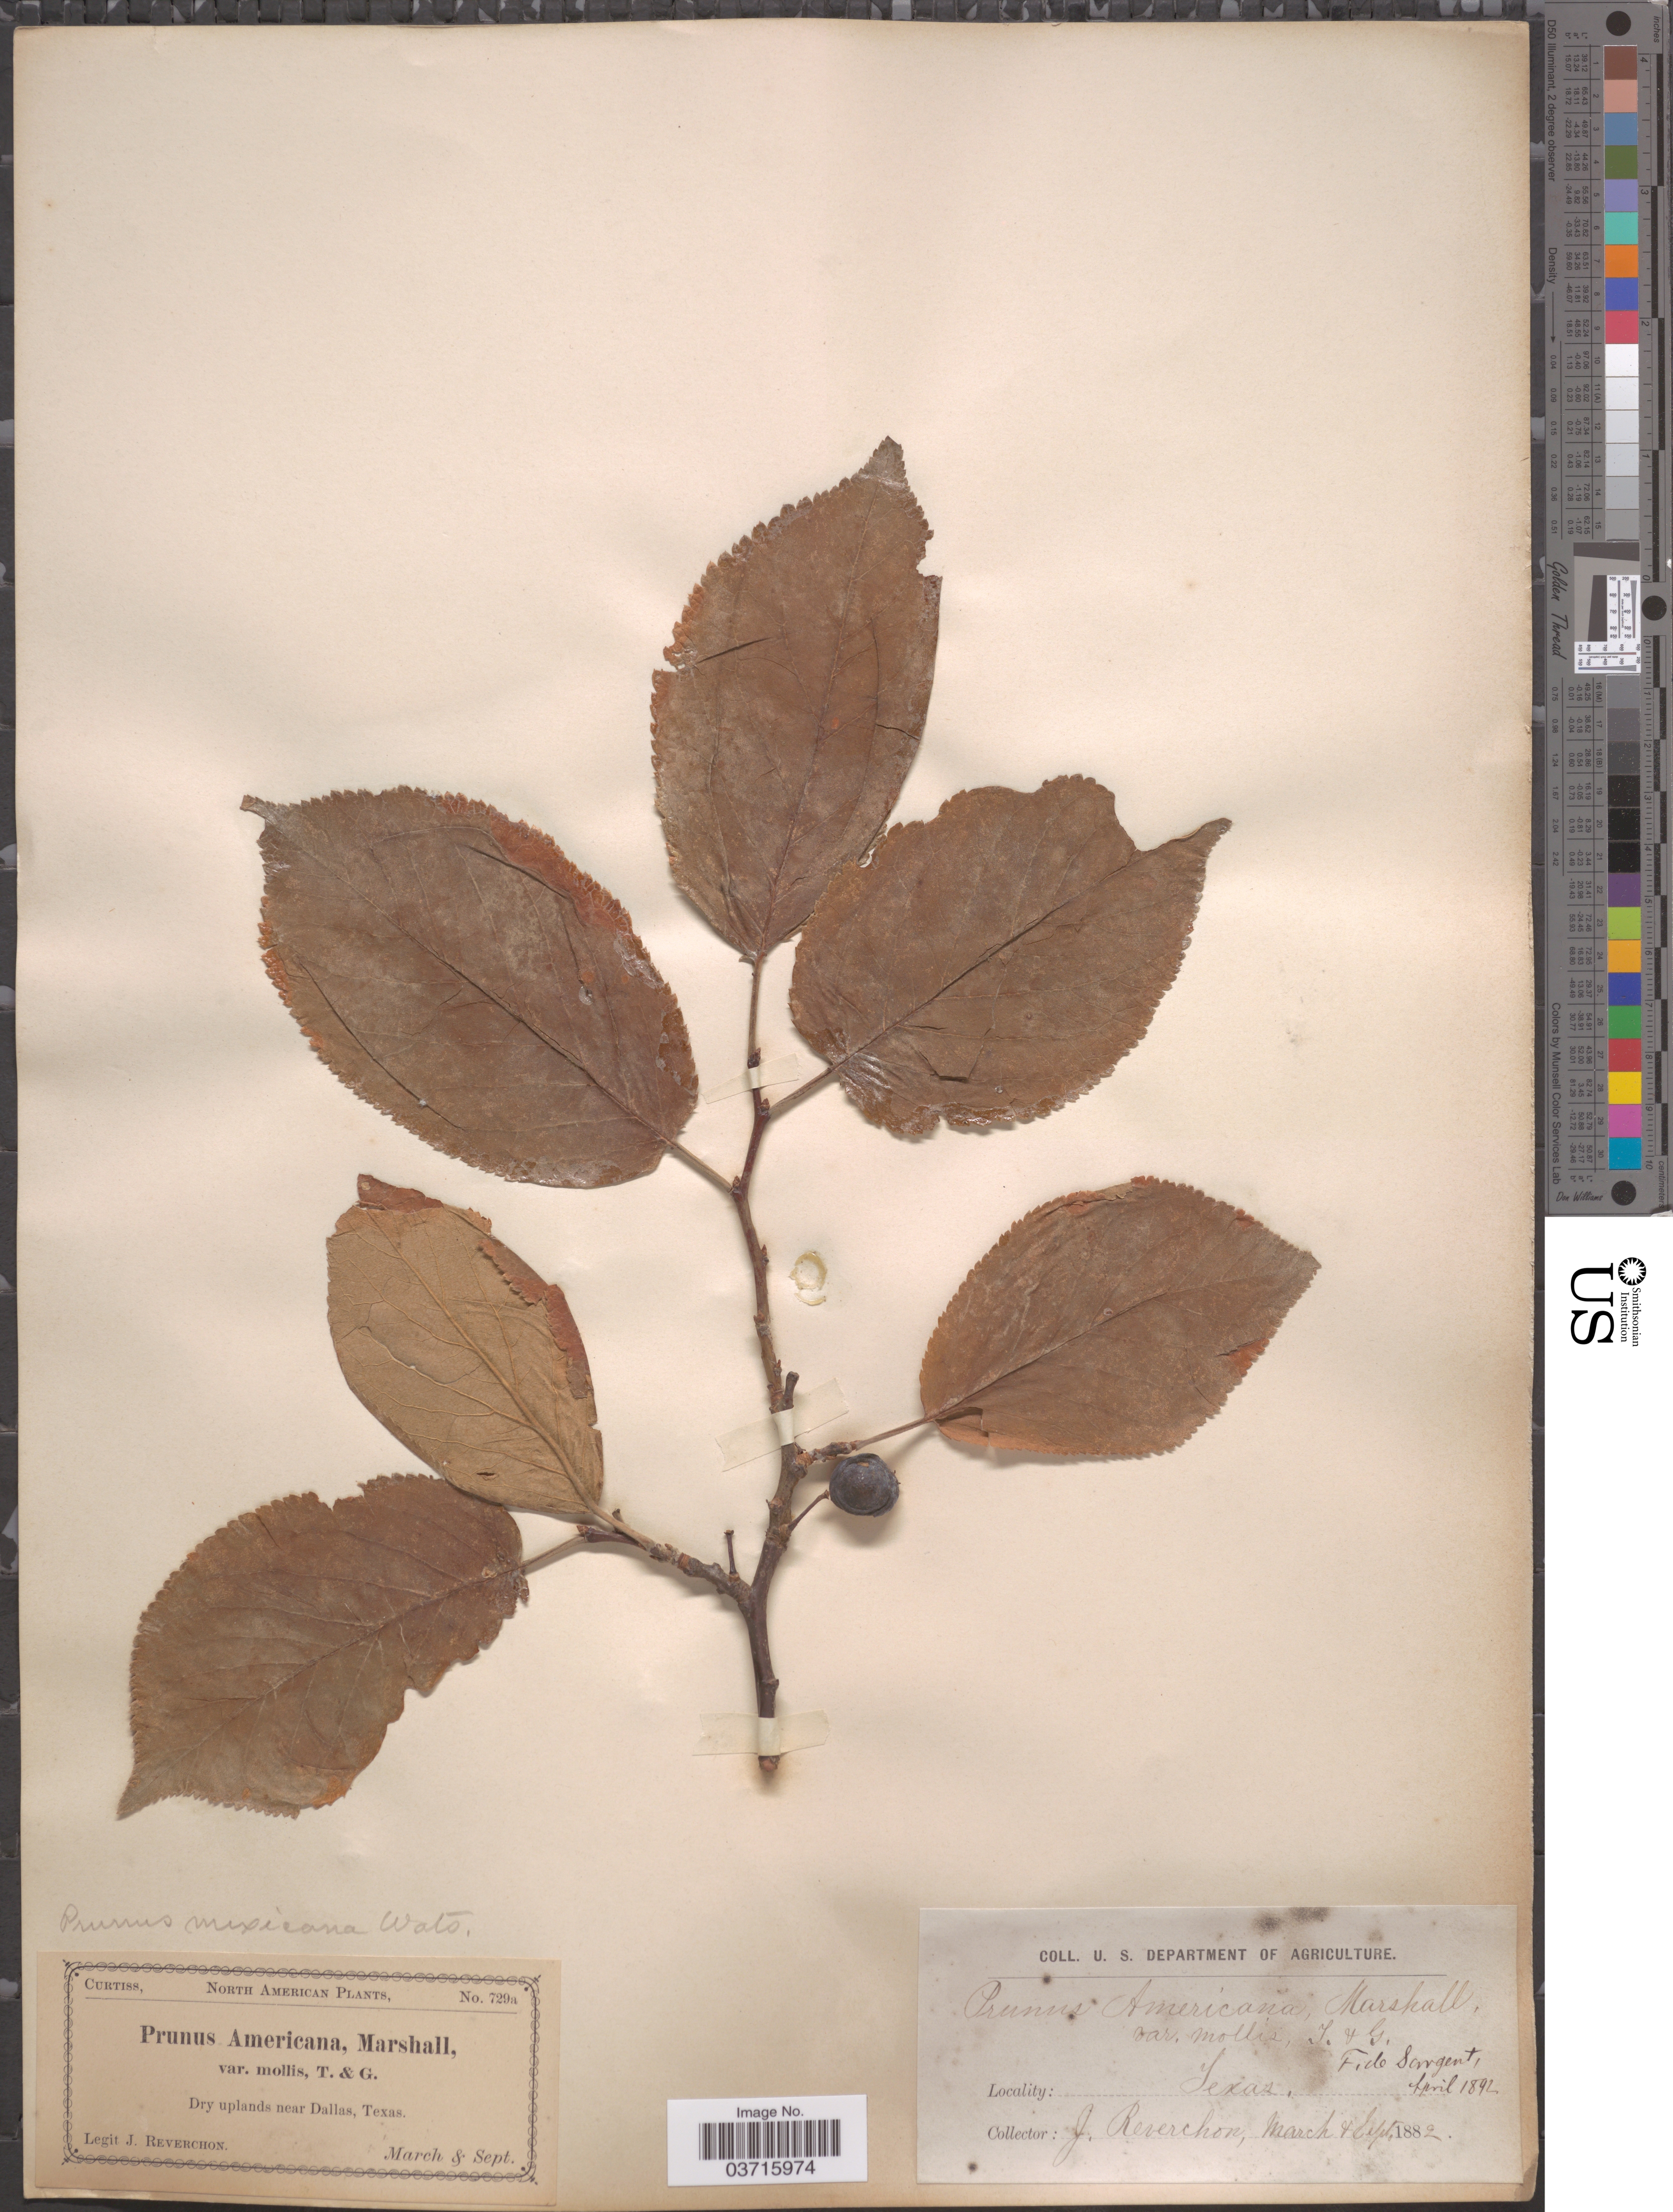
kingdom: Plantae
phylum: Tracheophyta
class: Magnoliopsida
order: Rosales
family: Rosaceae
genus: Prunus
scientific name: Prunus mexicana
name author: S. Watson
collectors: J. Reverchon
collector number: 729a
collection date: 1882-03/1882-09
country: United States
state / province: Texas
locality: Dry uplands near Dallas.